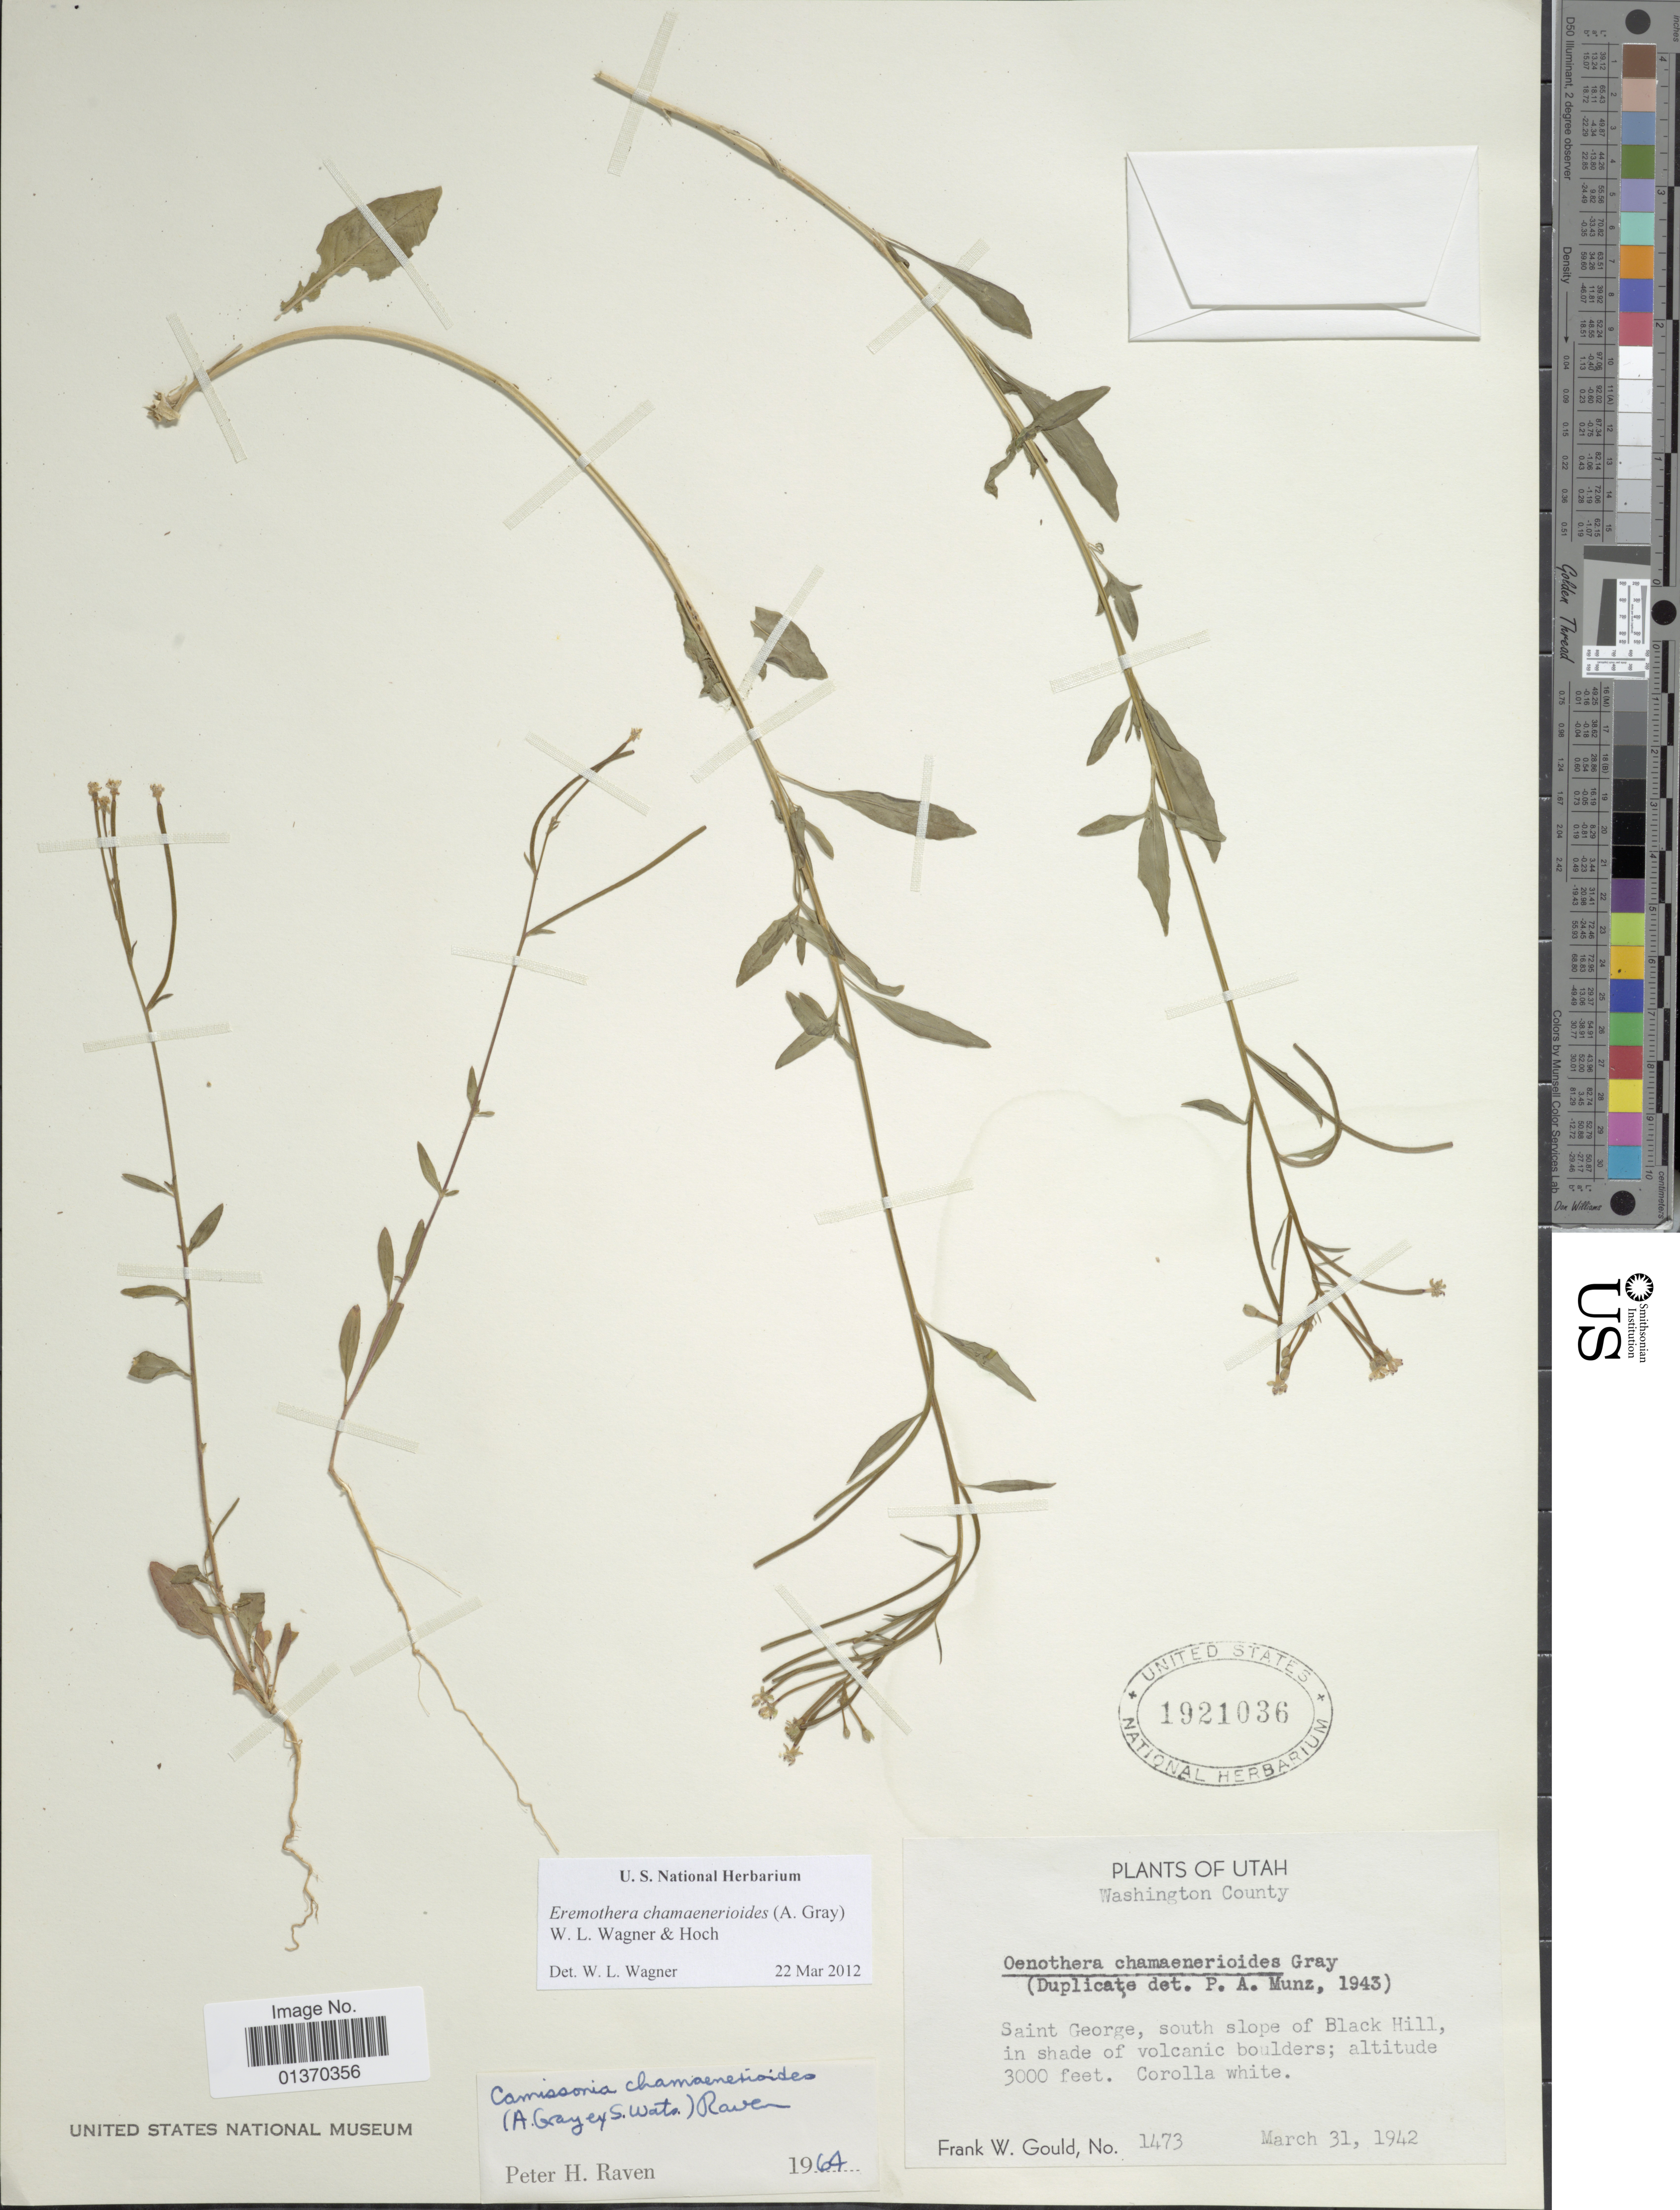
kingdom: Plantae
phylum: Tracheophyta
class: Magnoliopsida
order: Myrtales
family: Onagraceae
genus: Eremothera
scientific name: Eremothera chamaenerioides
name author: (A. Gray) W.L. Wagner & Hoch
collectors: F. W. Gould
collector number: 1473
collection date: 1942-03-31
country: United States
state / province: Utah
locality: Washington County, Saint George, south slope of Black Hill, in shade of volcanic boulders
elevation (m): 914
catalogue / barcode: US 1921036